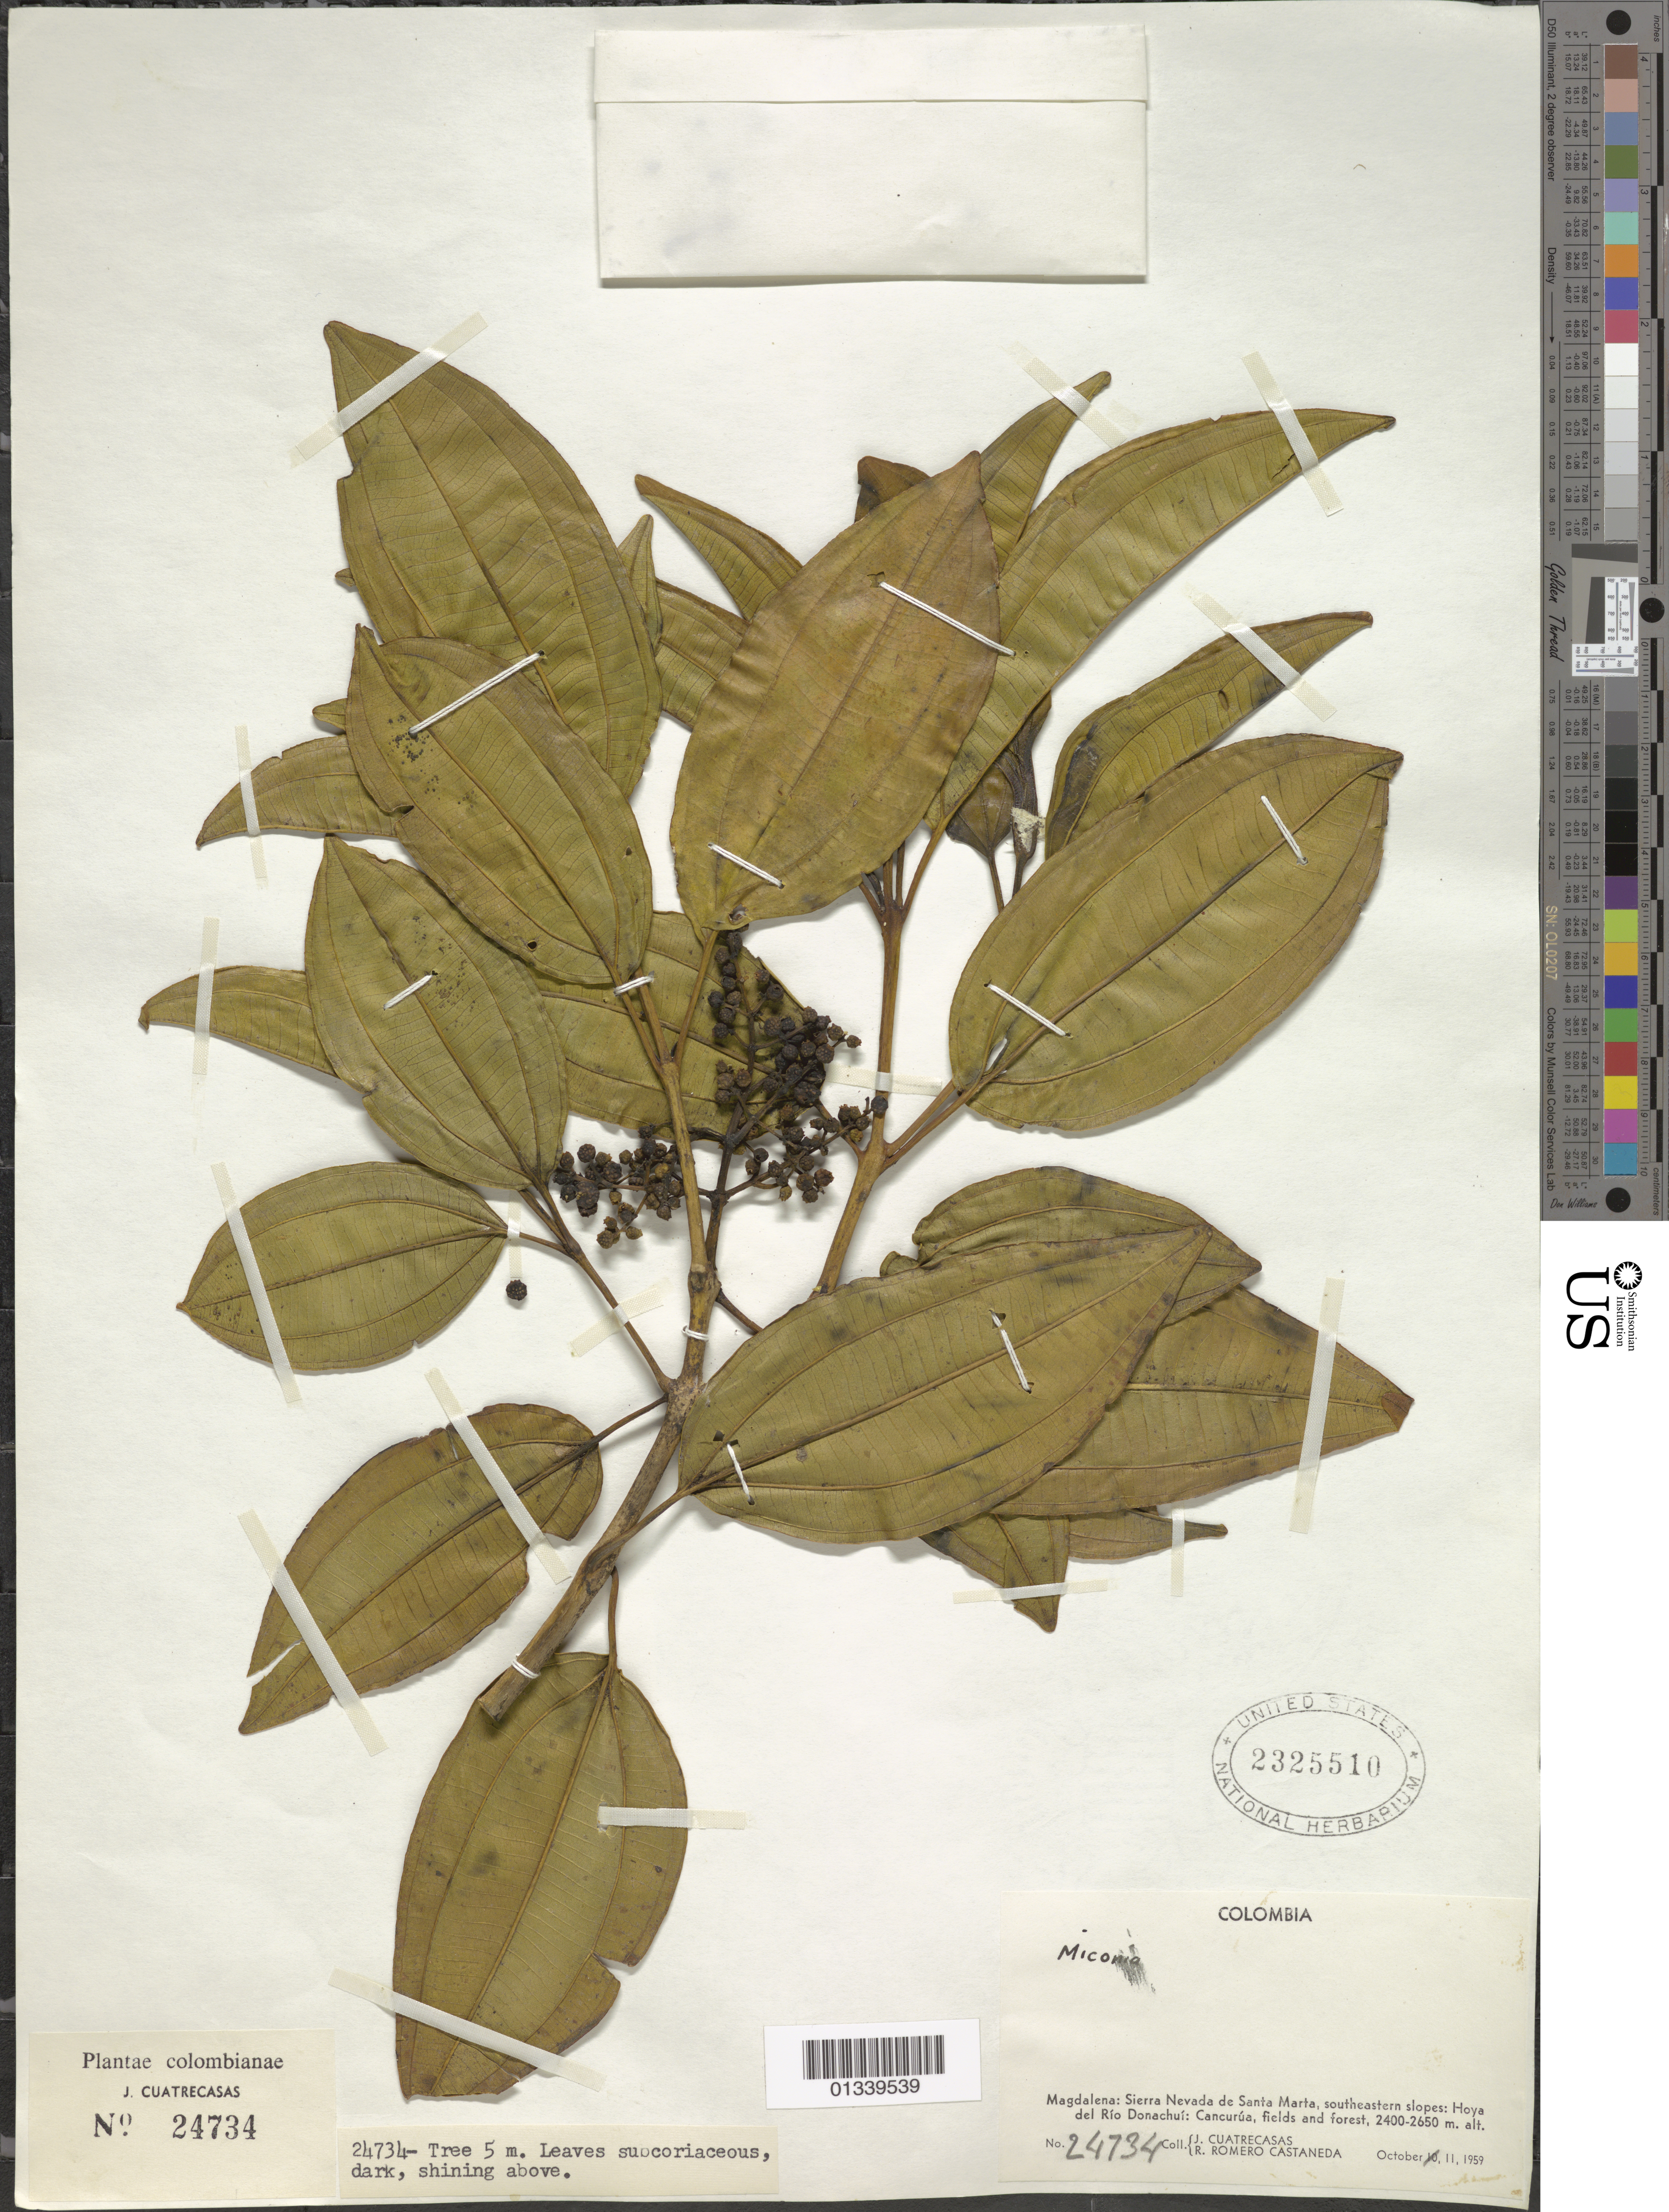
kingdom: Plantae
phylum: Tracheophyta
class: Magnoliopsida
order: Myrtales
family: Melastomataceae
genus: Miconia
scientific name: Miconia sp.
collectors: J. Cuatrecasas & R. Romero Castañeda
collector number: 24734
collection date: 1959-10-11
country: Colombia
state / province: Magdalena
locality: Sierra Nevada de Santa Marta, southeastern slopes: Hoya del Rio Donachui: Cancurua.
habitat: Fields and forests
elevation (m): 2400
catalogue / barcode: US 2325510